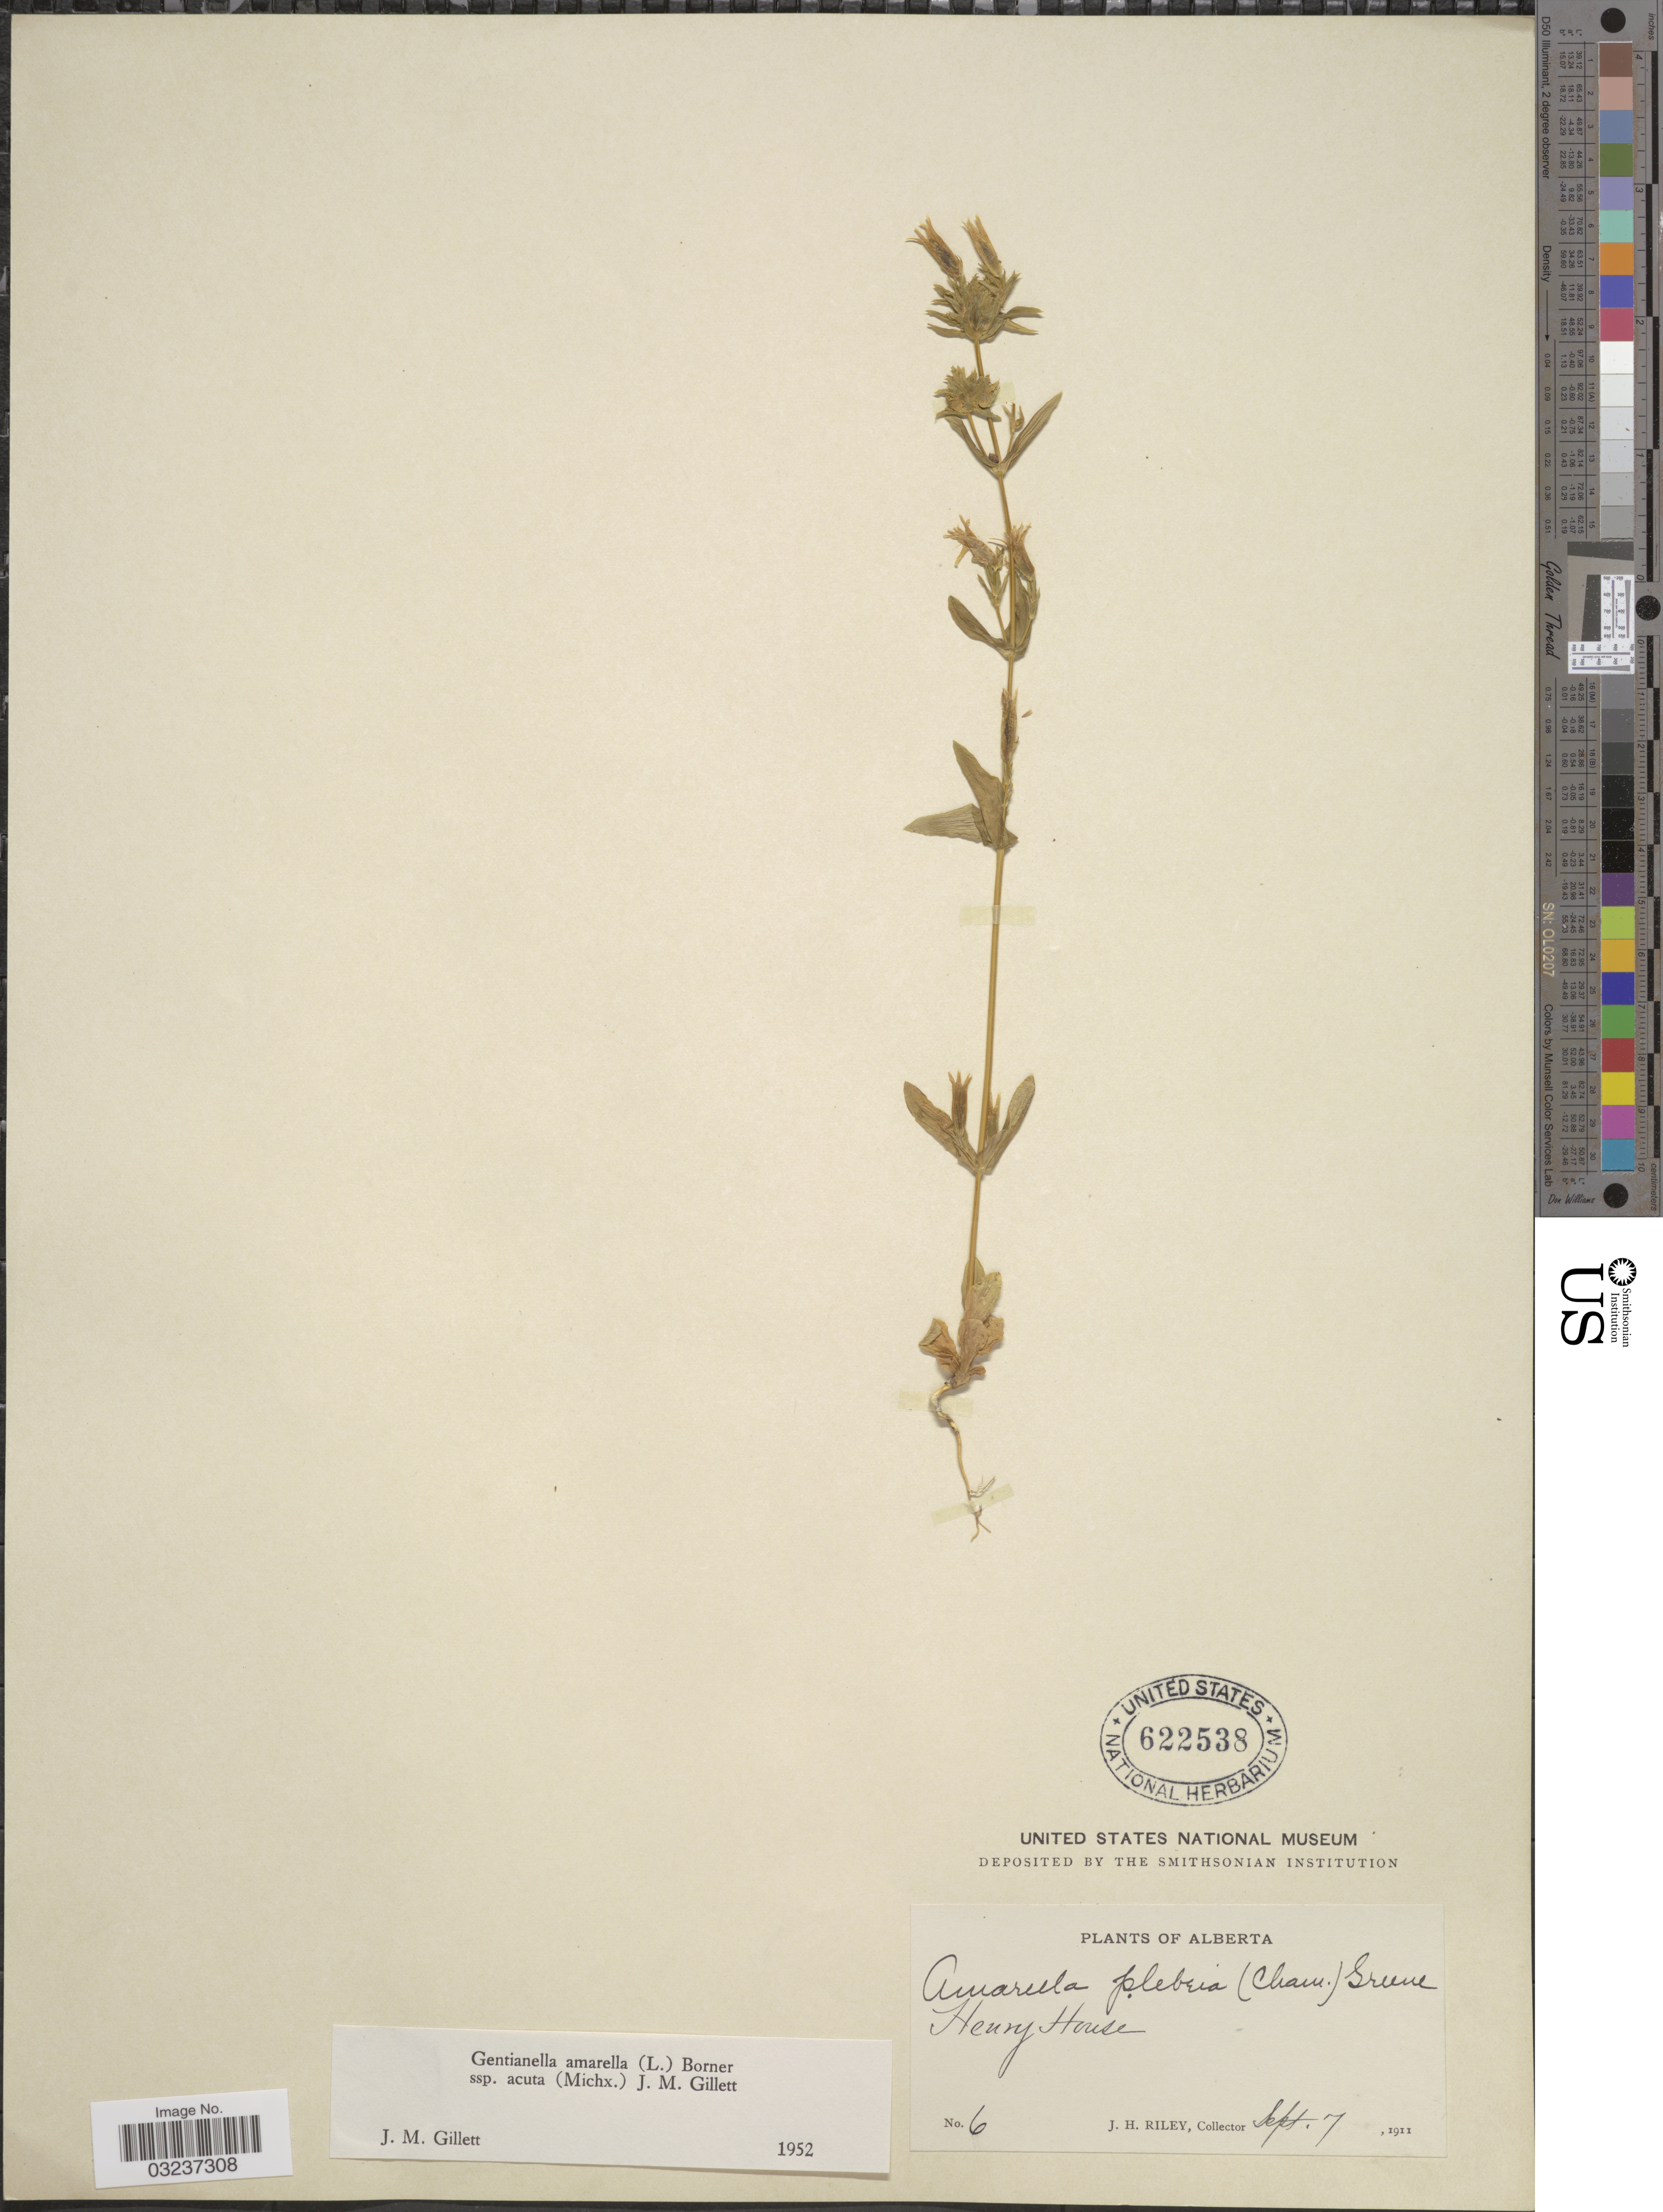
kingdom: Plantae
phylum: Tracheophyta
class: Magnoliopsida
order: Gentianales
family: Gentianaceae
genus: Gentianella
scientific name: Gentianella amarella subsp. acuta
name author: (Michx.) J.M. Gillett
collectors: J. H. Riley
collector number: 6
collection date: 1911-09-07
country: Canada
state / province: Alberta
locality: Henry House.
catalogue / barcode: US 622538